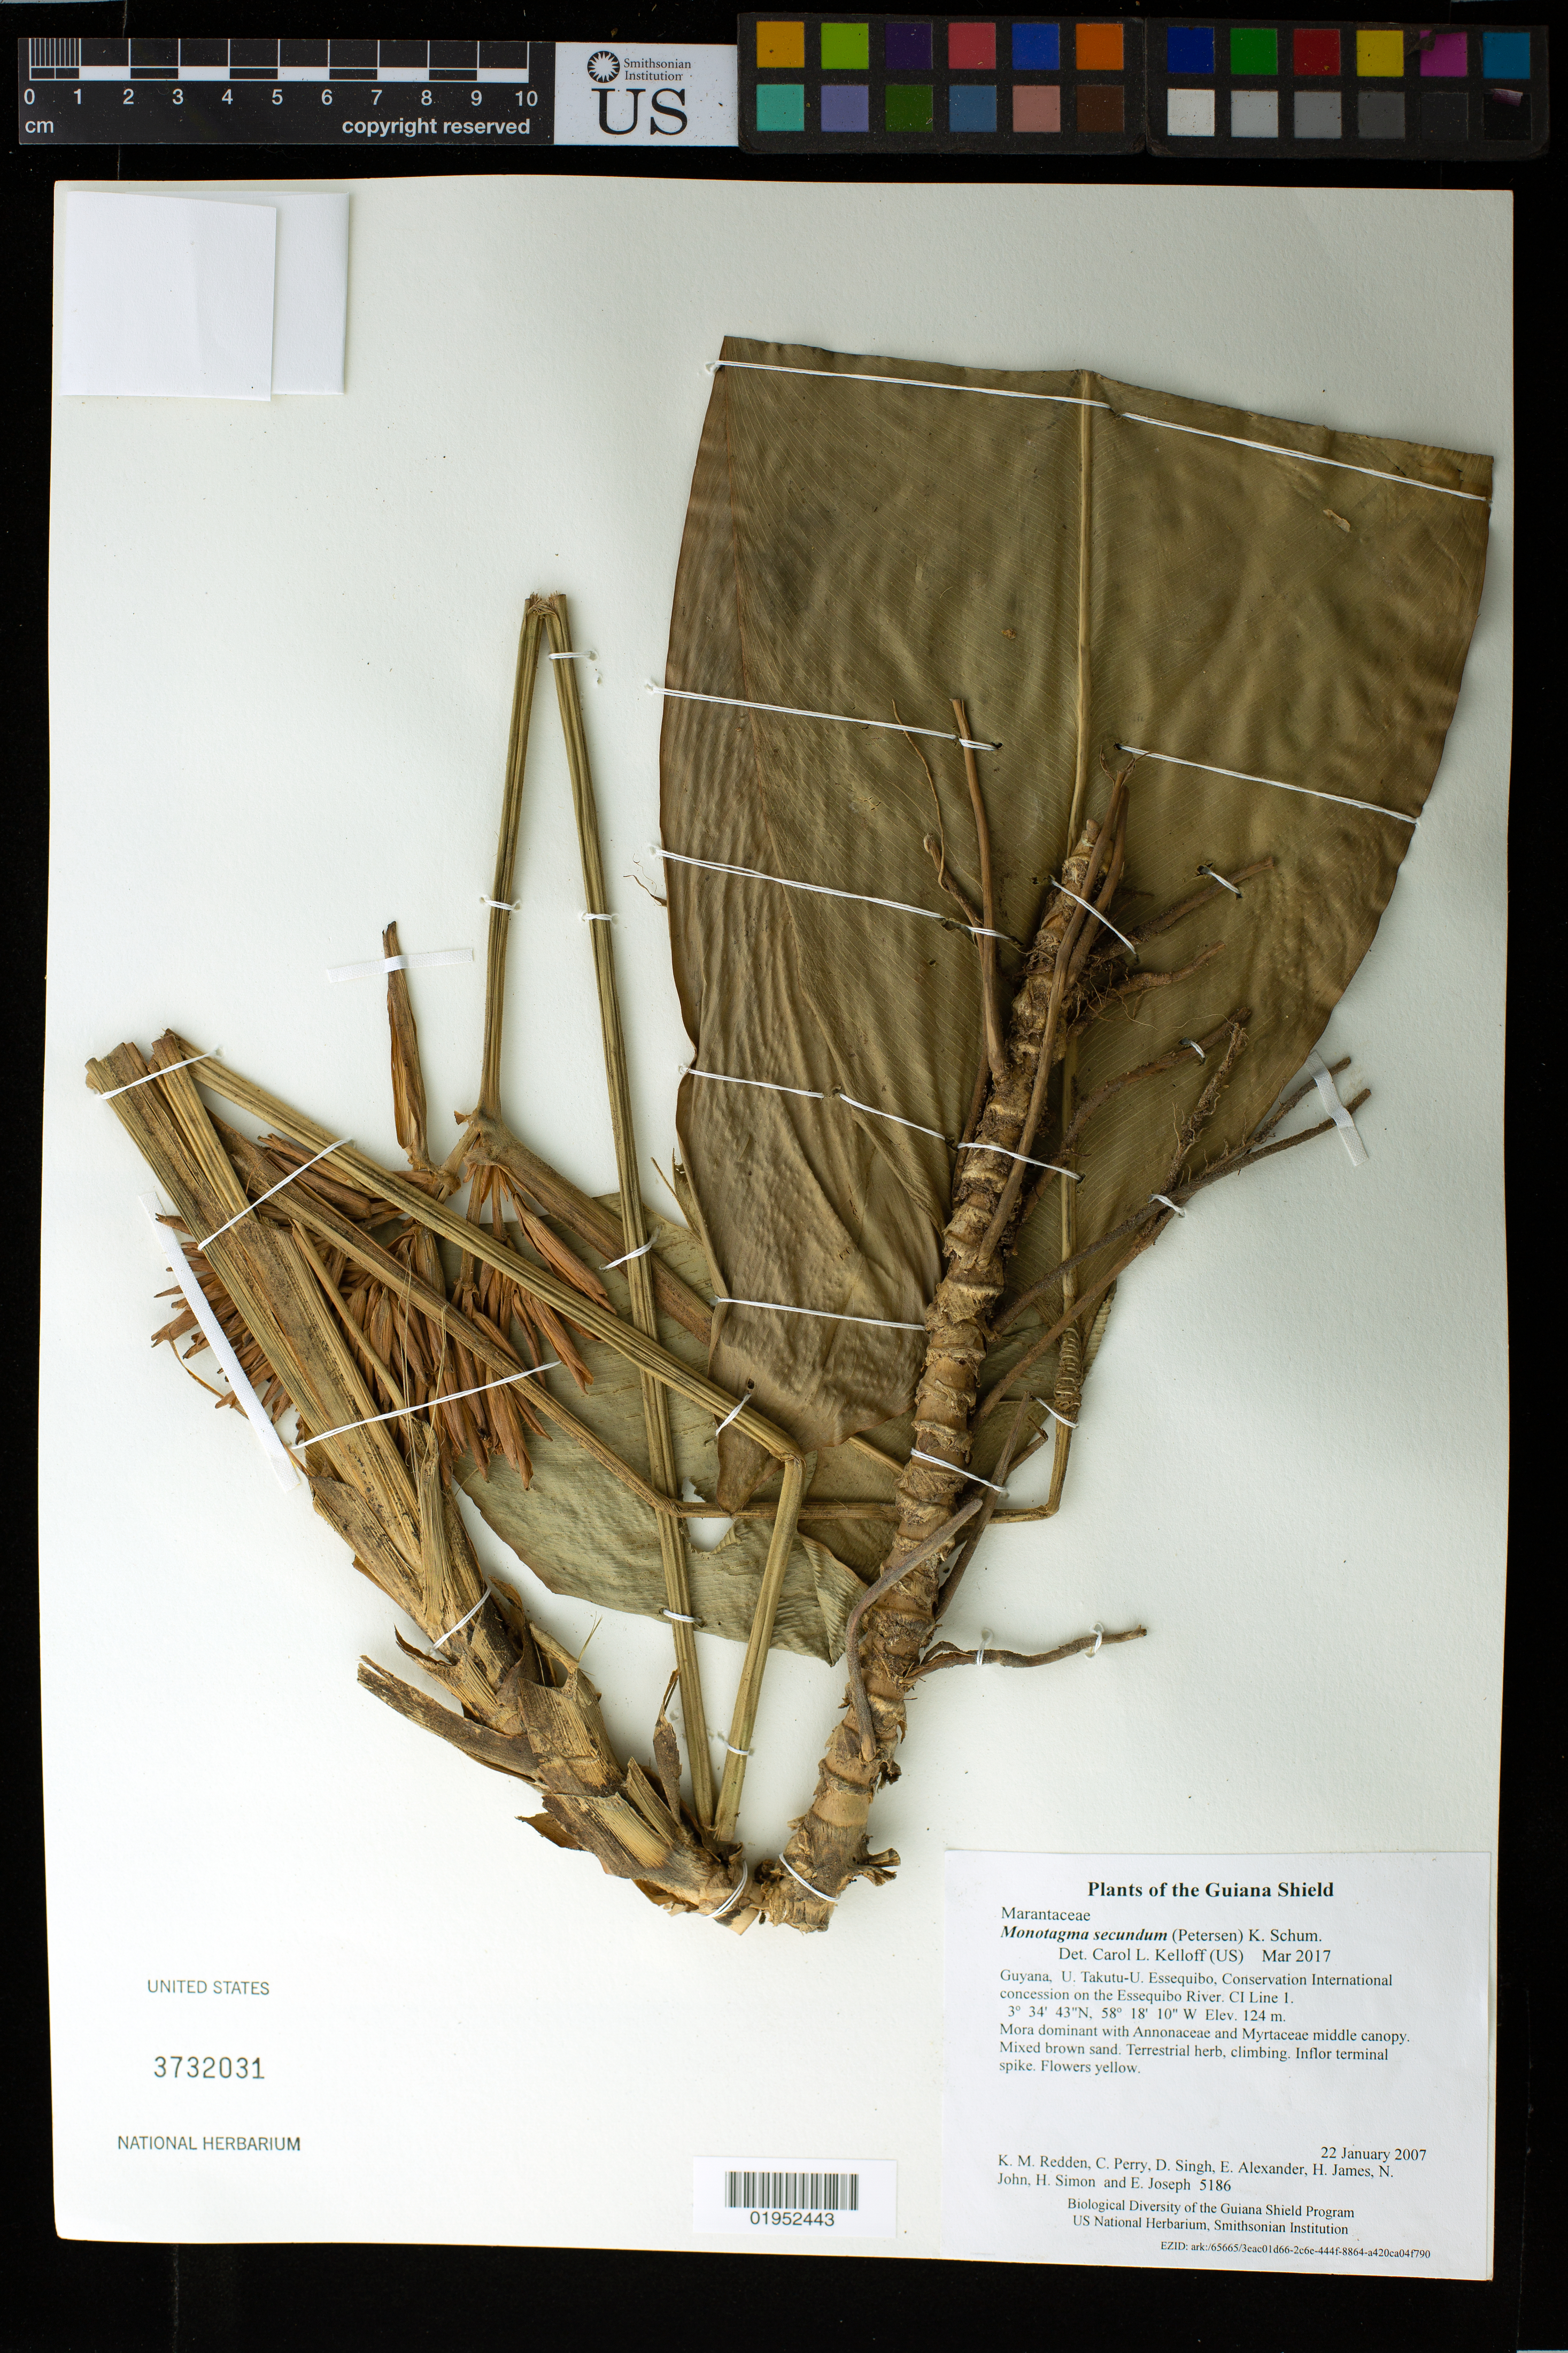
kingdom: Plantae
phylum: Tracheophyta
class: Liliopsida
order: Zingiberales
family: Marantaceae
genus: Monotagma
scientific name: Monotagma secundum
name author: (Petersen) K. Schum.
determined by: Kelloff, Carol L., (US), Smithsonian Institution - National Museum of Natural History (UNITED STATES)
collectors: K. M. Redden, C. Perry, D. Singh, E. Alexander, H. James, N. John, H. Simon & E. Joseph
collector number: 5186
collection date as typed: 22 January 2007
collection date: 2007-01-22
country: Guyana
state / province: U. Takutu-U. Essequibo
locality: Conservation International concession on the Essequibo River. CI Line 1.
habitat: Mora dominant with Annonaceae and Myrtaceae middle canopy. Mixed brown sand.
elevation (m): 124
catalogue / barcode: US 3732031